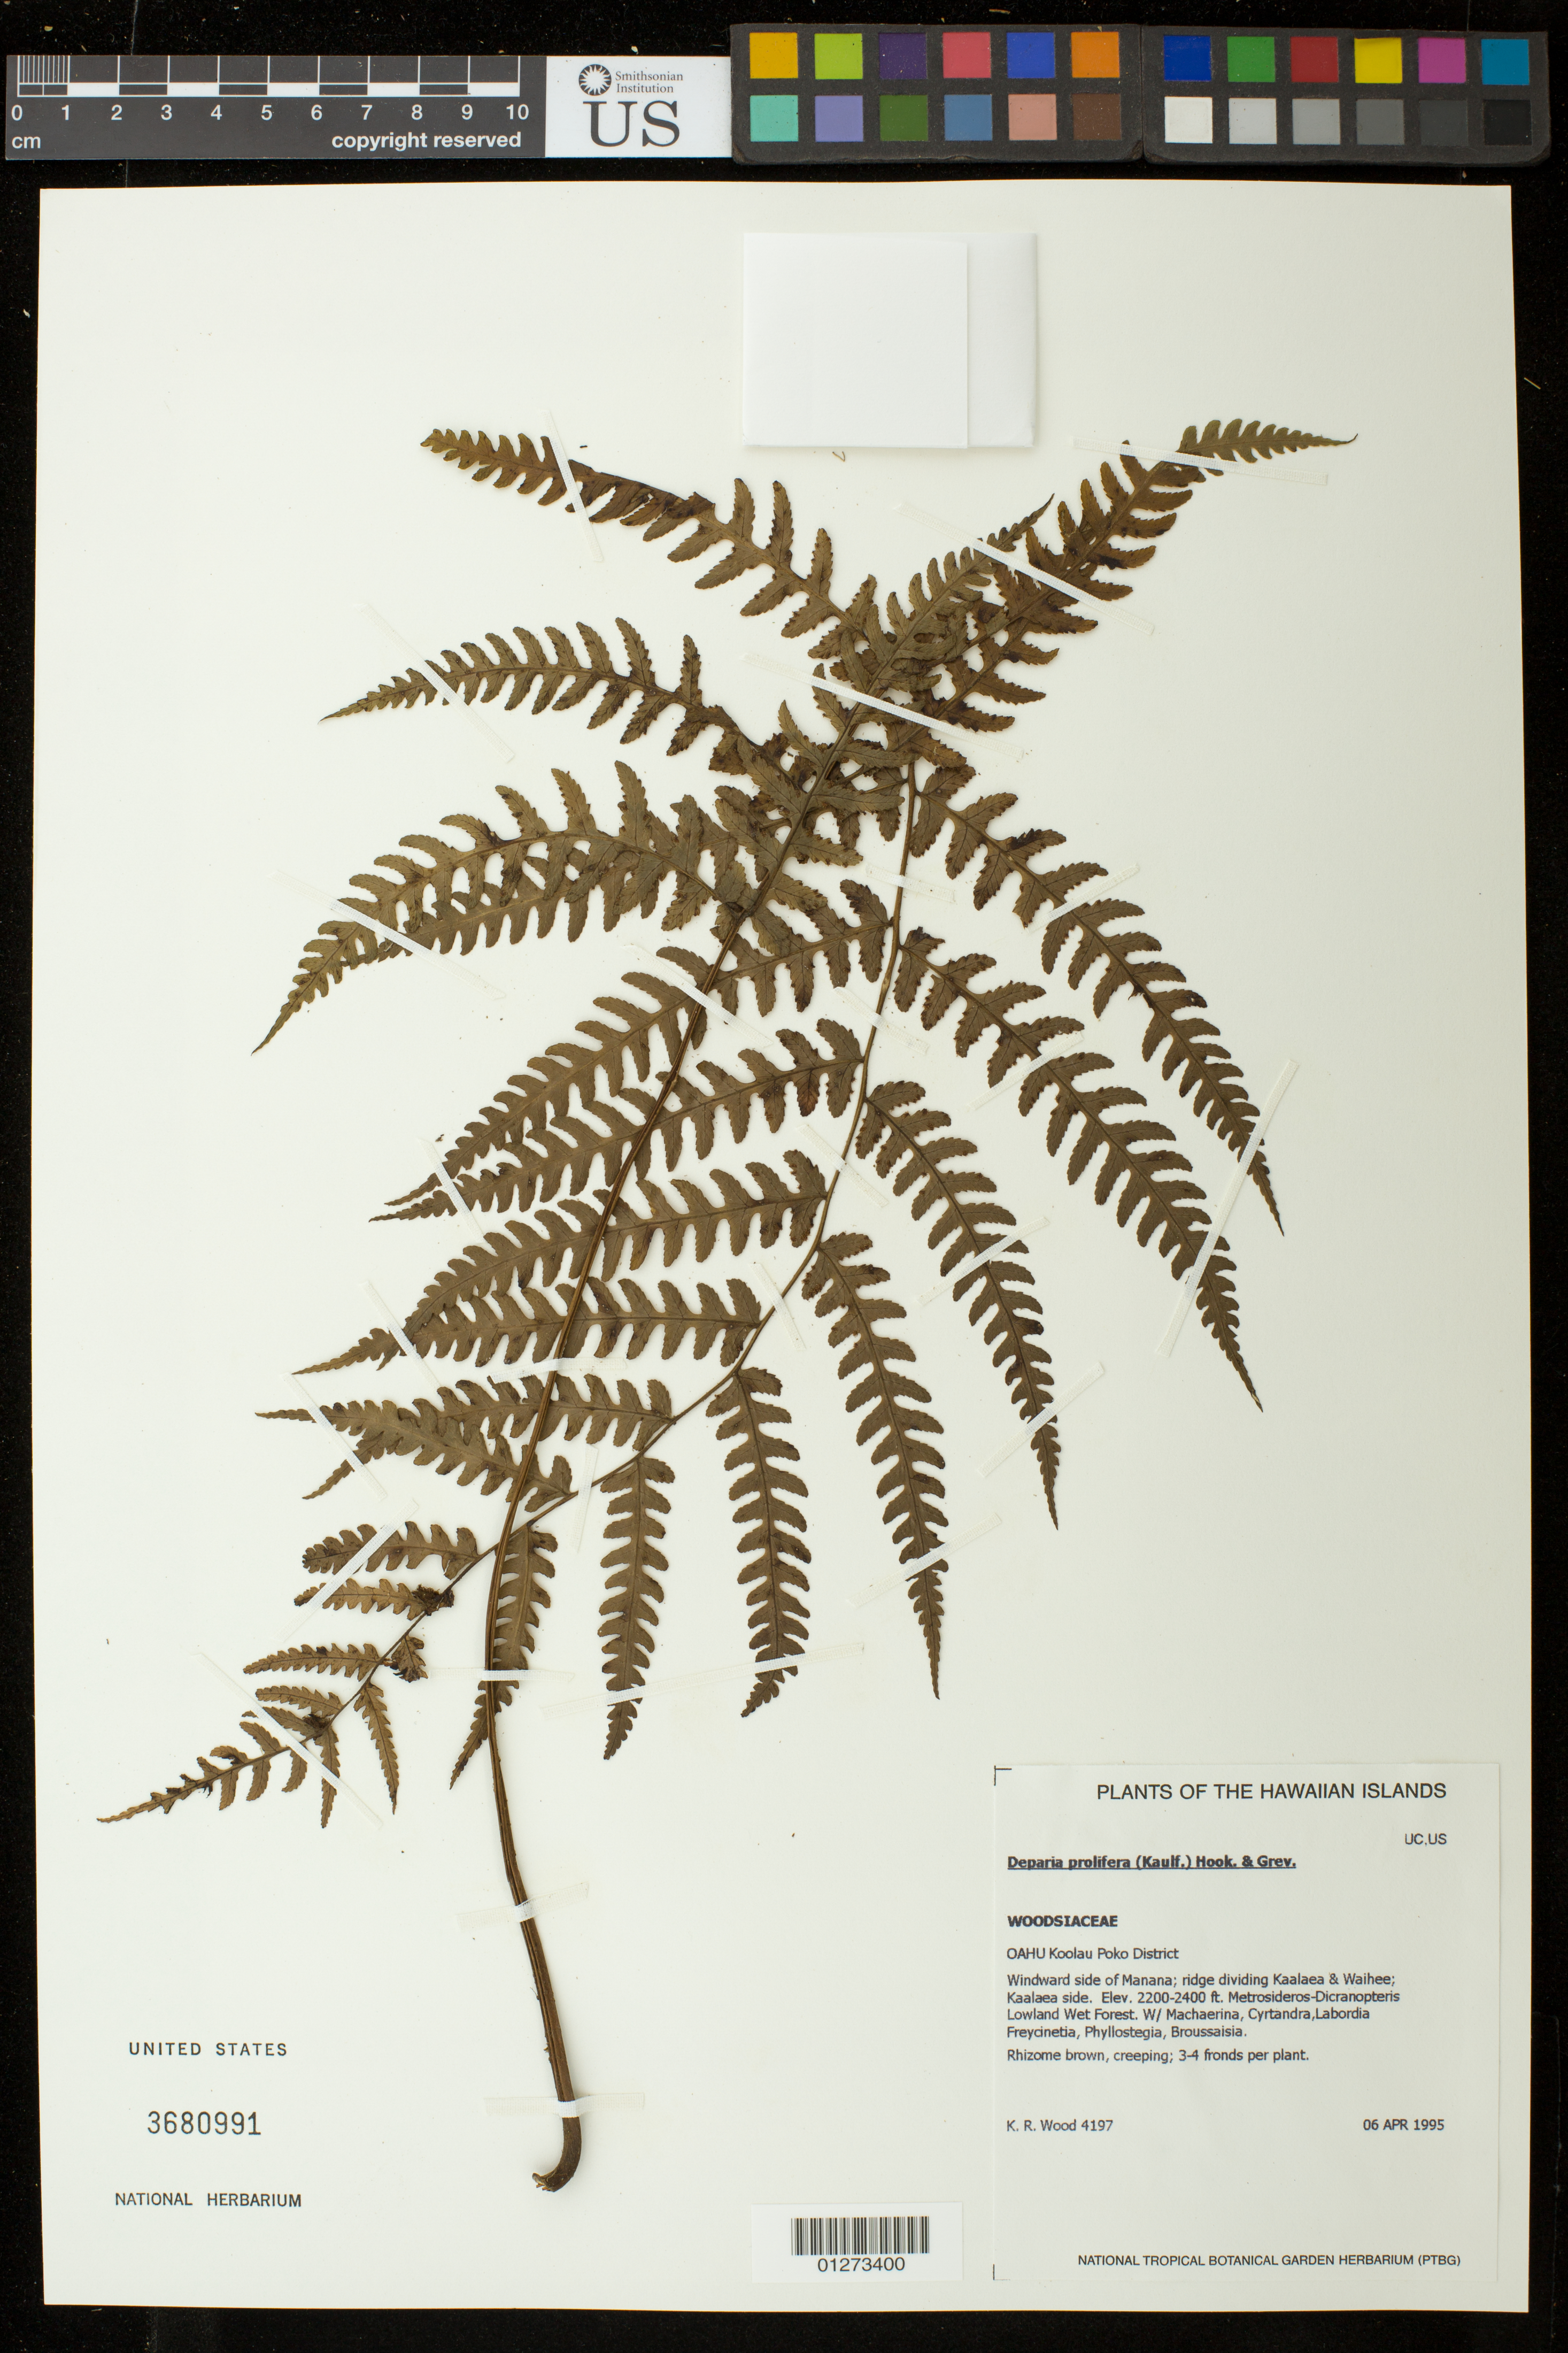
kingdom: Plantae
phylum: Tracheophyta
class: Polypodiopsida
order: Polypodiales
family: Athyriaceae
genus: Deparia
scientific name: Deparia prolifera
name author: (Kaulf.) Hook. & Grev.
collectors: K. R. Wood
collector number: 4197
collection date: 1995-04-06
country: United States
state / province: Hawaii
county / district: Honolulu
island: Oahu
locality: Ko'olau Poko, windward side of Manana, ridge dividing Kaalaea and Waihee, Kaalaea side.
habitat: Lowland wet forest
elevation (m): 671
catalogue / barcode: US 3680991